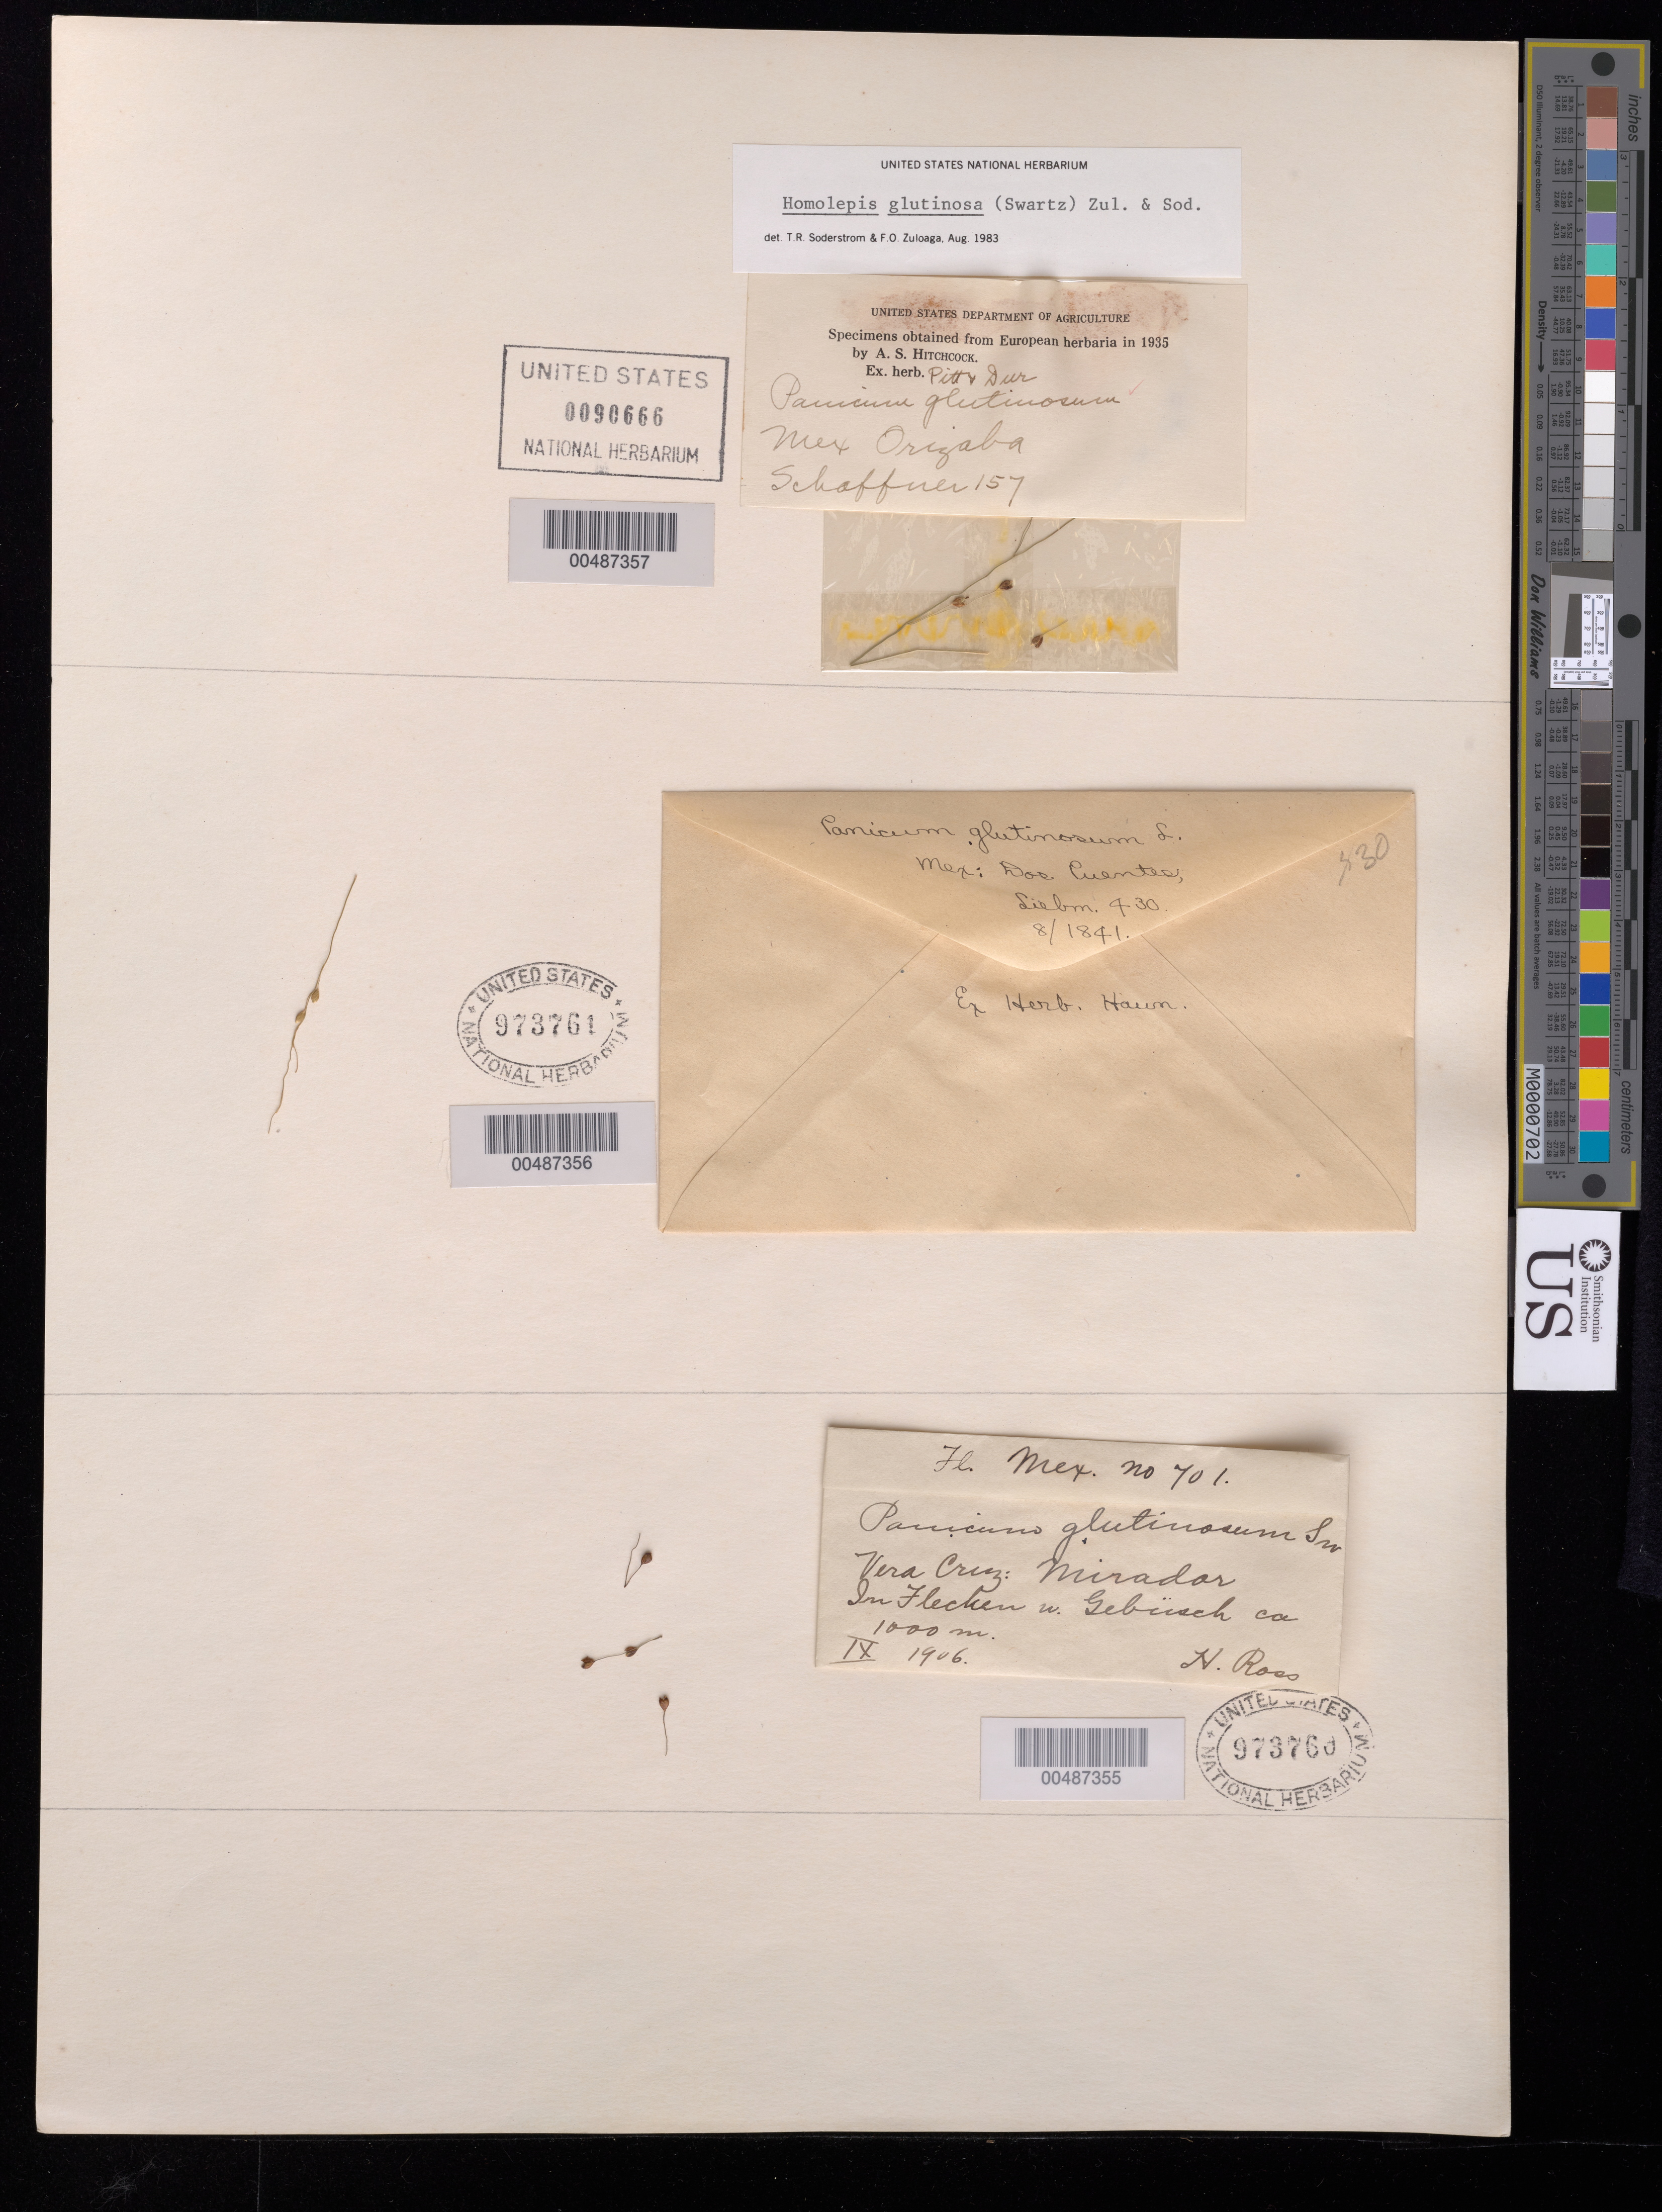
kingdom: Plantae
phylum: Tracheophyta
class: Liliopsida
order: Poales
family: Poaceae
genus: Homolepis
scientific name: Homolepis glutinosa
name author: (Sw.) Zuloaga & Soderstr.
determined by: Soderstrom, T. R.; Zuloaga, F. O.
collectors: -. Schaffner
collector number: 157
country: Mexico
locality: Orizaba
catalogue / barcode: US 90666